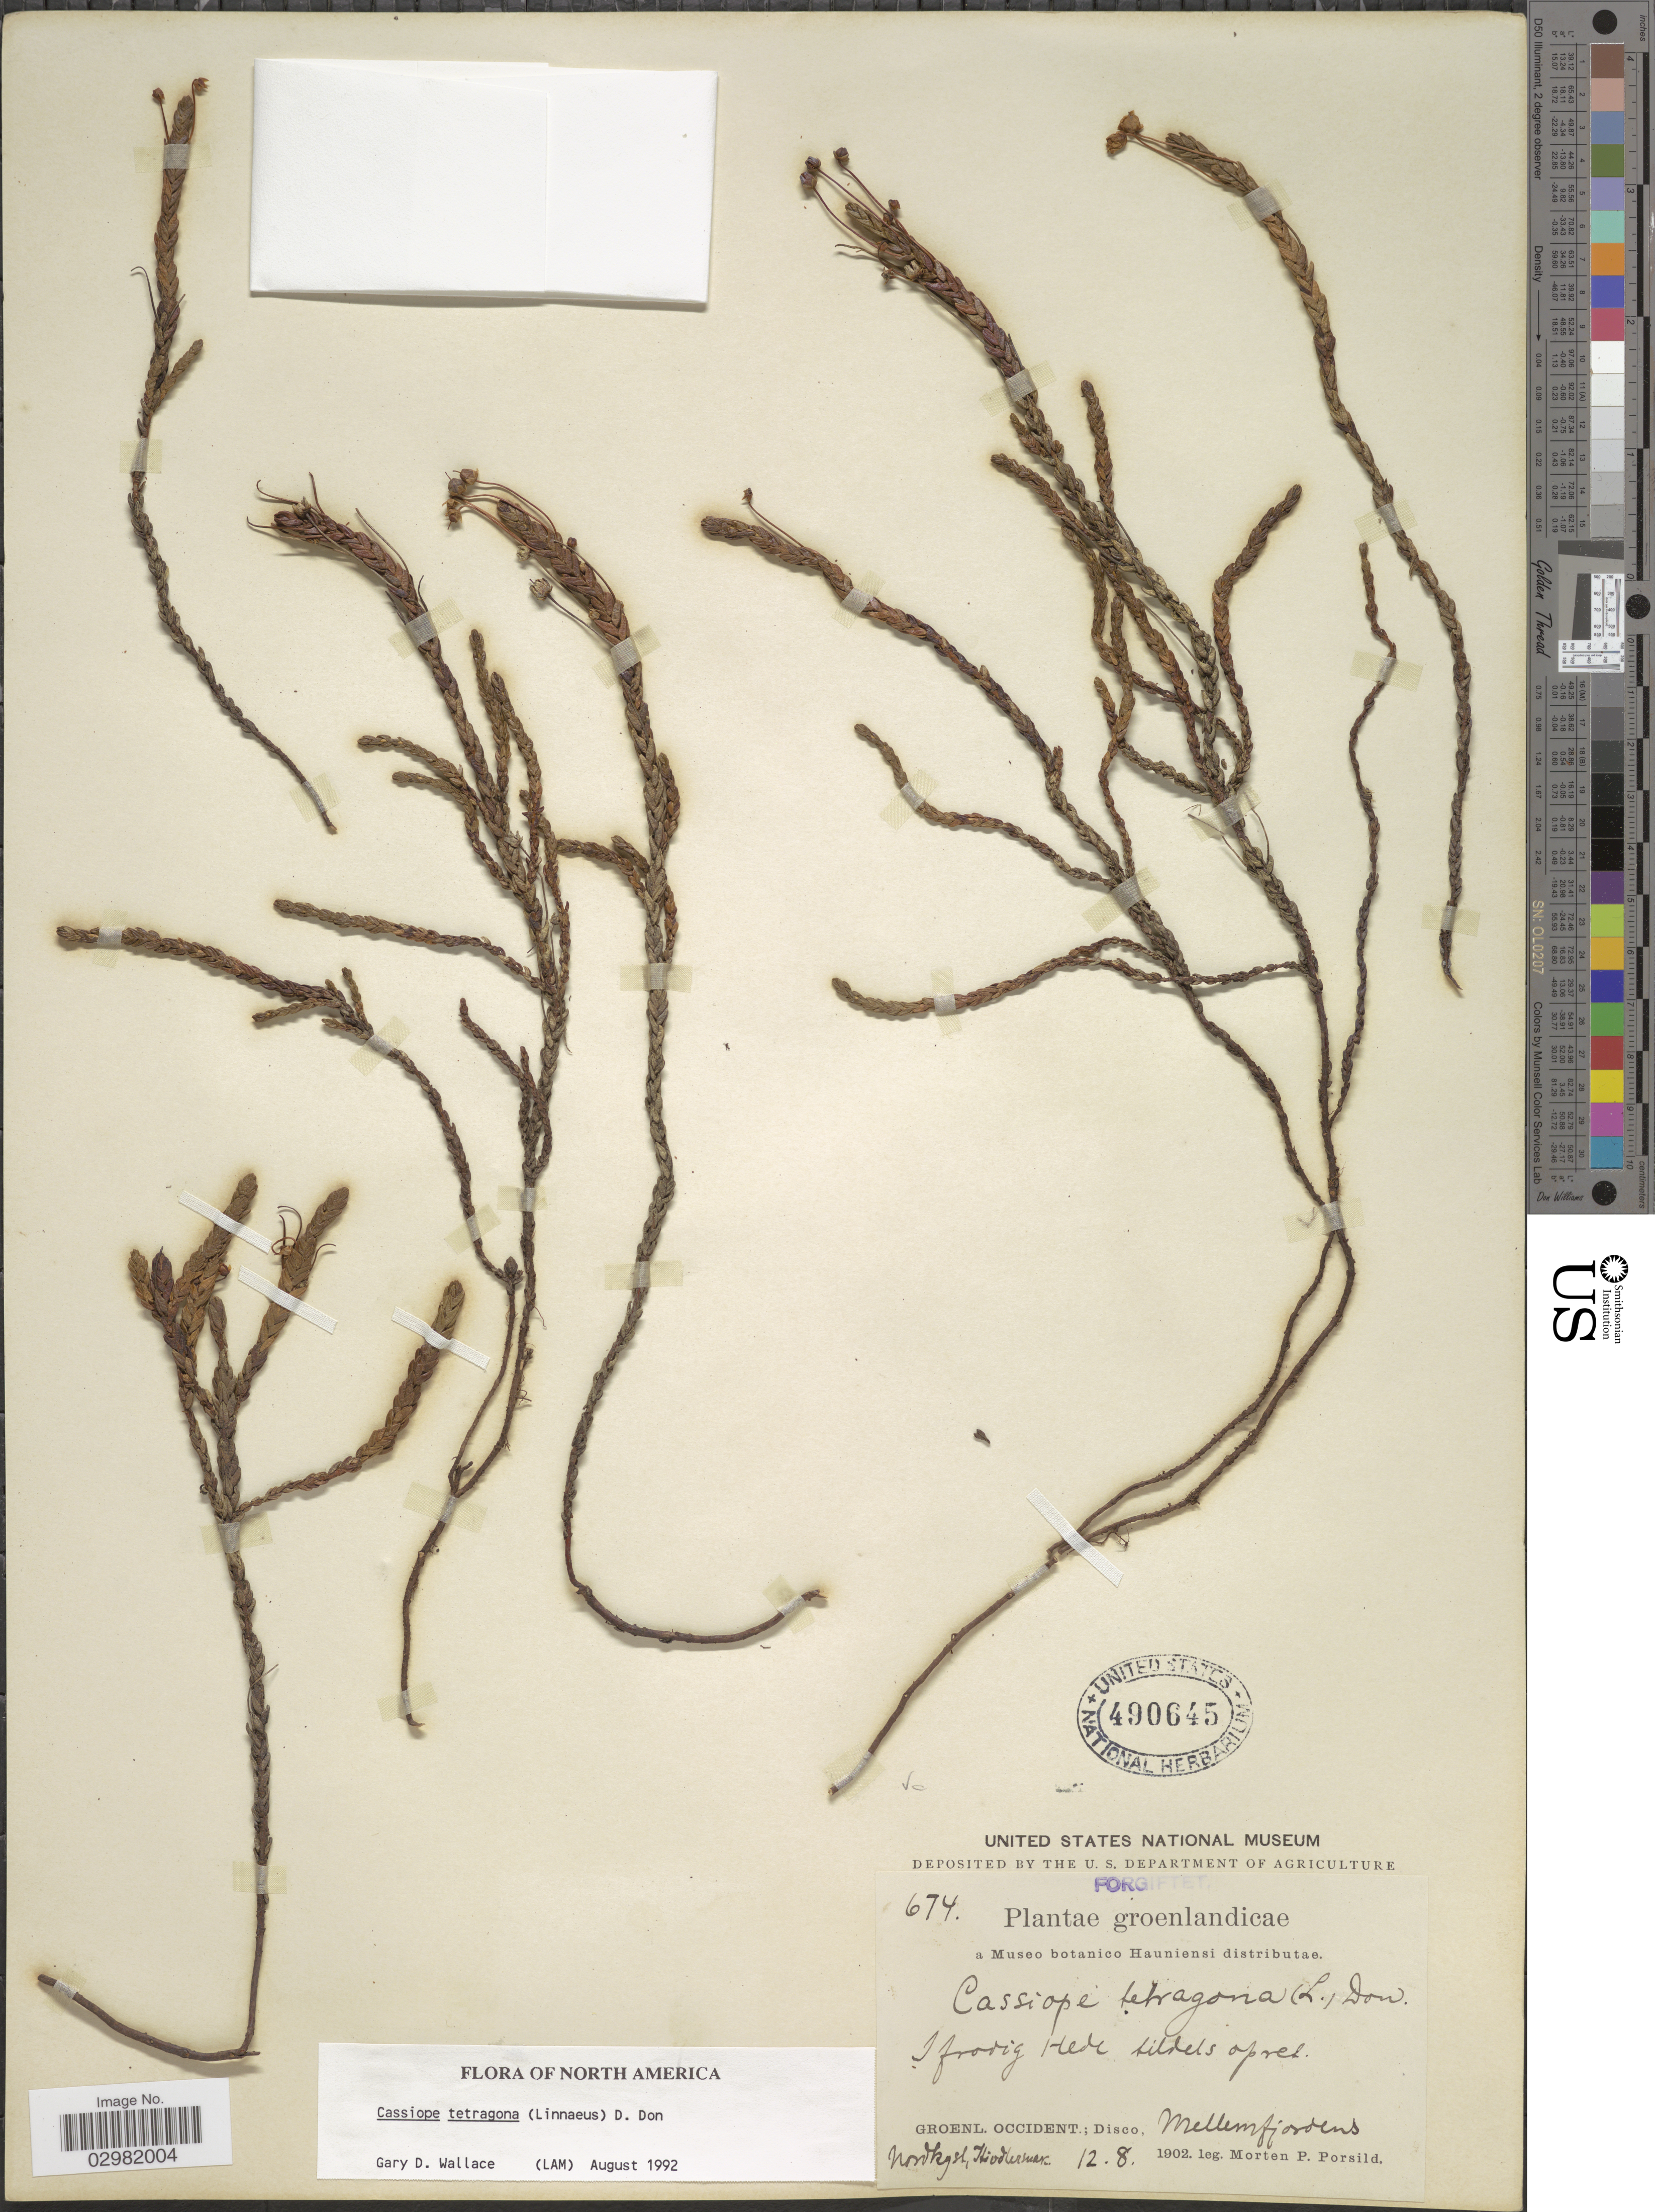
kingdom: Plantae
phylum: Tracheophyta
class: Magnoliopsida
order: Ericales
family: Ericaceae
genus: Cassiope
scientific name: Cassiope tetragona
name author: (L.) D. Don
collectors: M. P. Porsild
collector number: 674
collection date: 1902-08-12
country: Greenland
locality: Groenl. Occident.: Disco, Mellemfjordens.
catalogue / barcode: US 490645